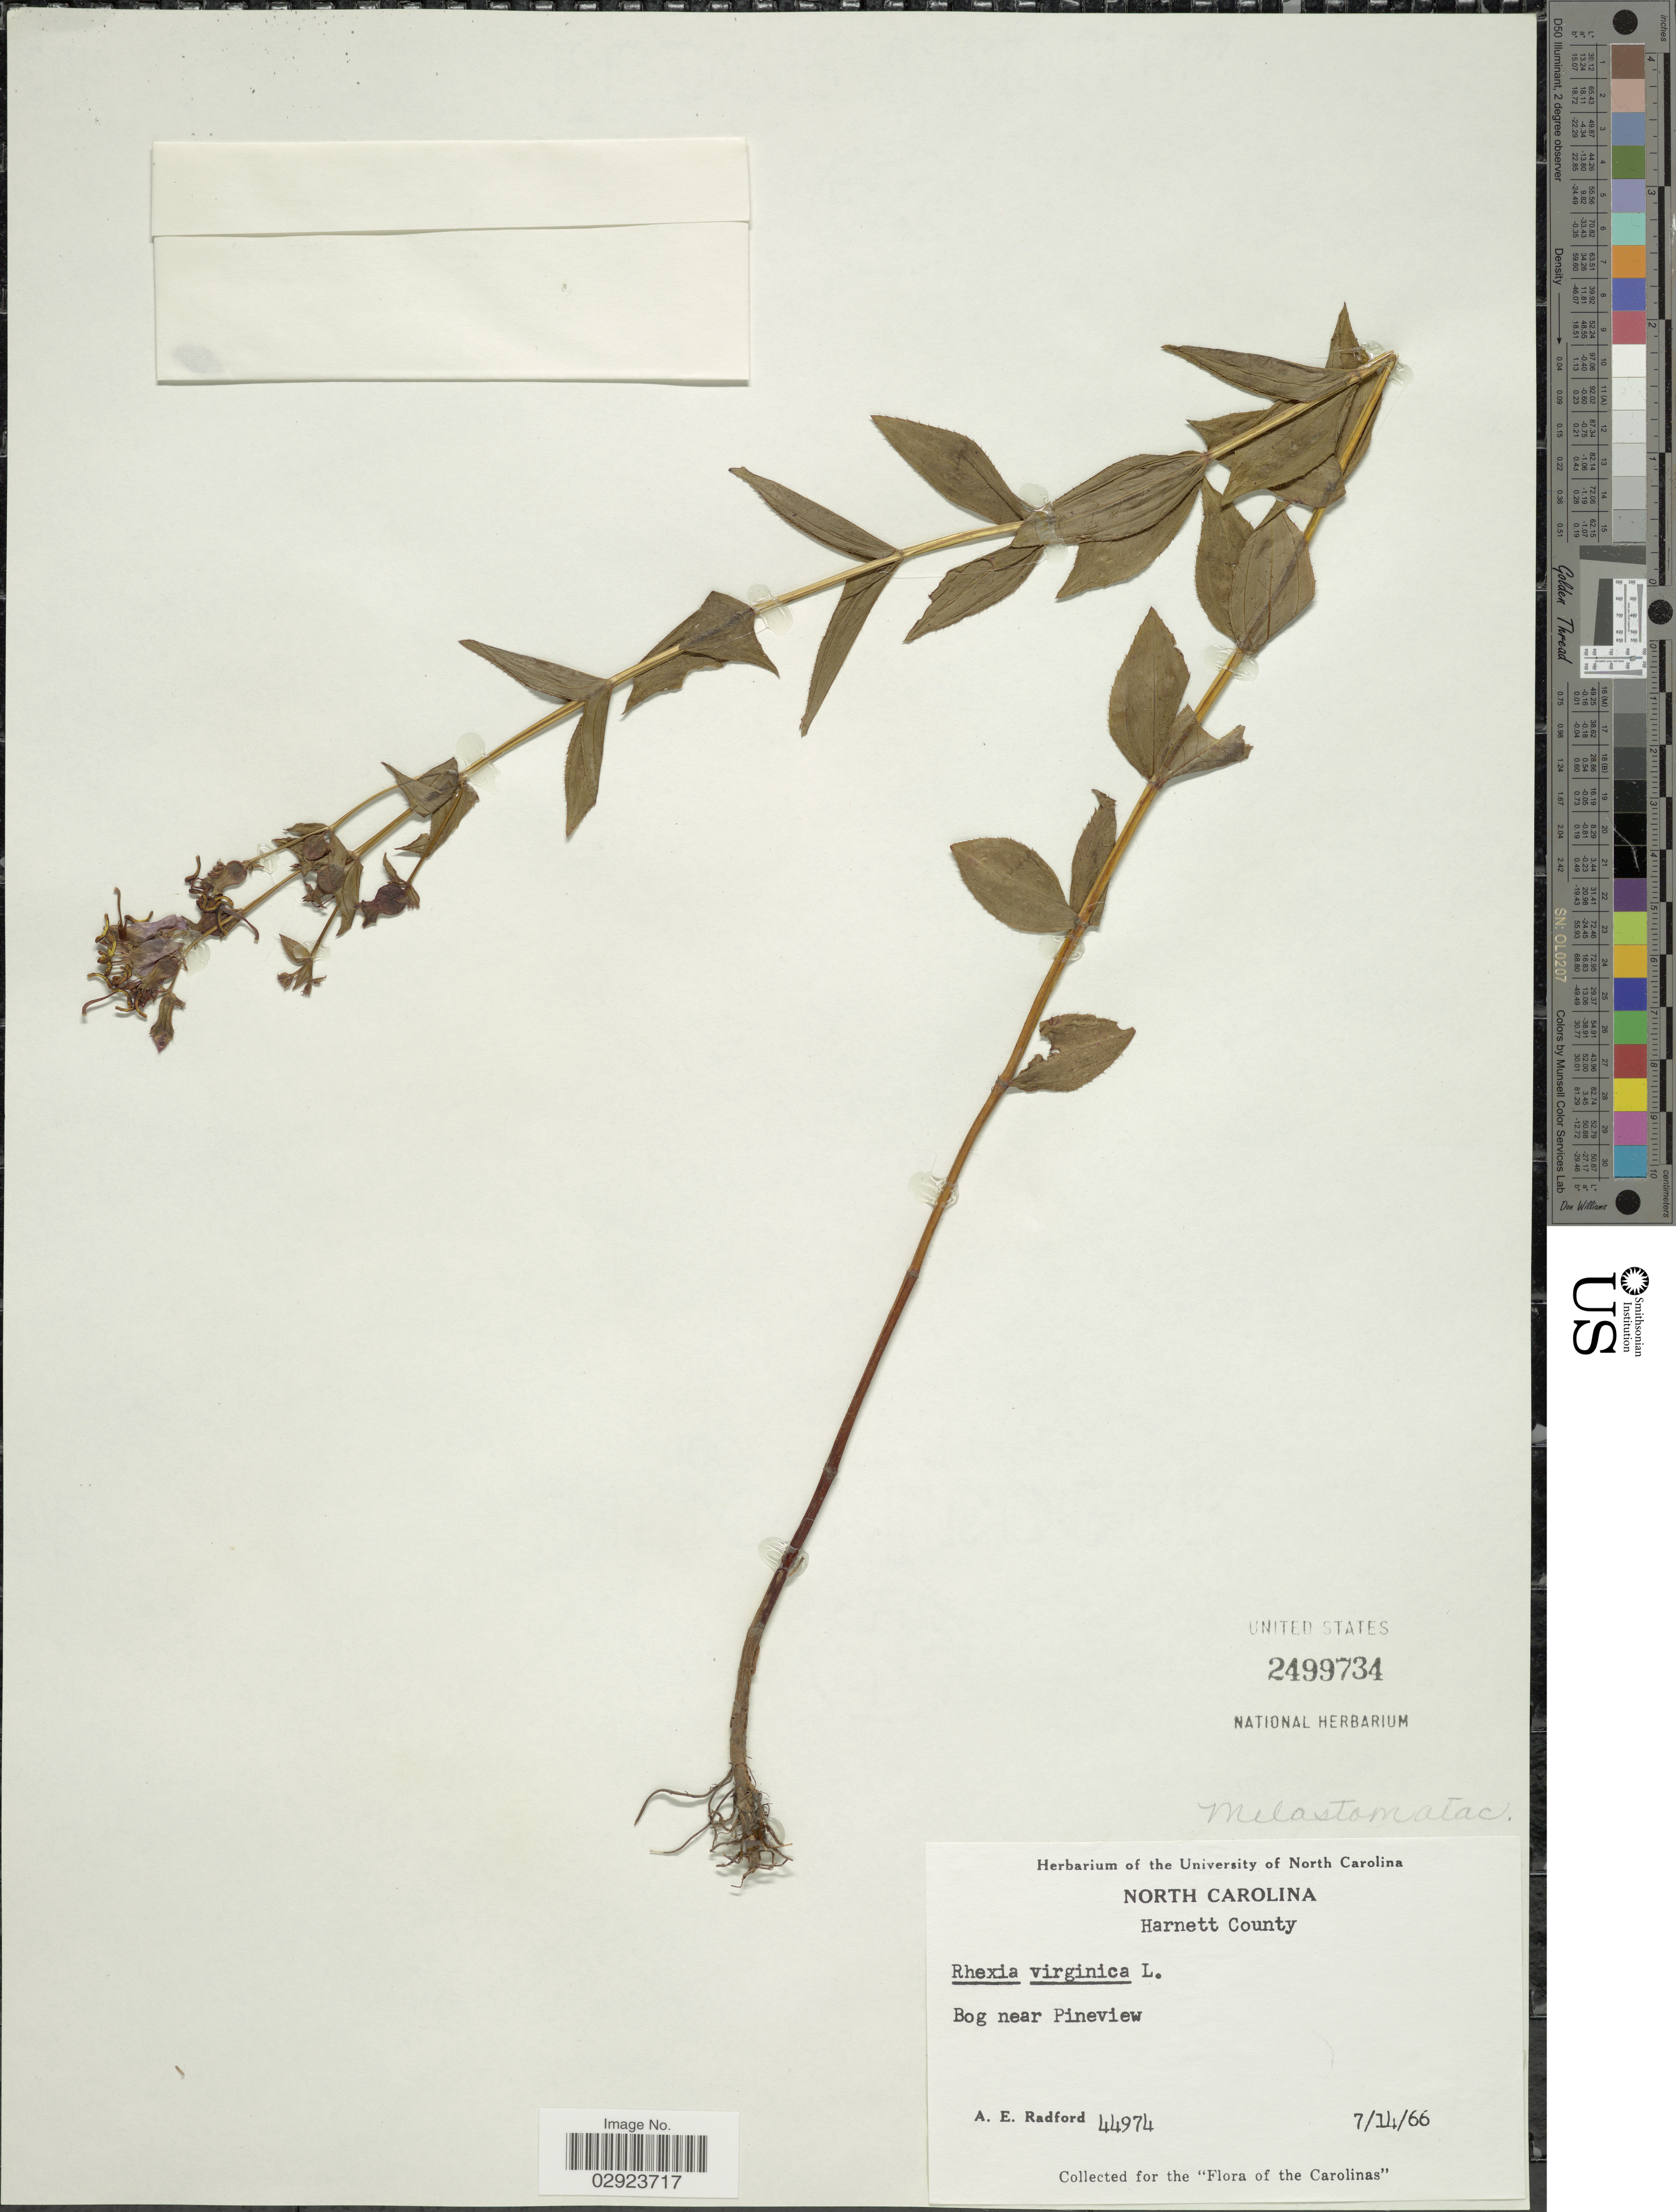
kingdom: Plantae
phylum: Tracheophyta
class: Magnoliopsida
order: Myrtales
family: Melastomataceae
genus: Rhexia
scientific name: Rhexia virginica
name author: L.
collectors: A. E. Radford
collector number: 44974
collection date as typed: Transcribed d/m/y: 14/7/66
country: United States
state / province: North Carolina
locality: Harnett County. Bog near Pineview.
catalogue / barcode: US 2499734